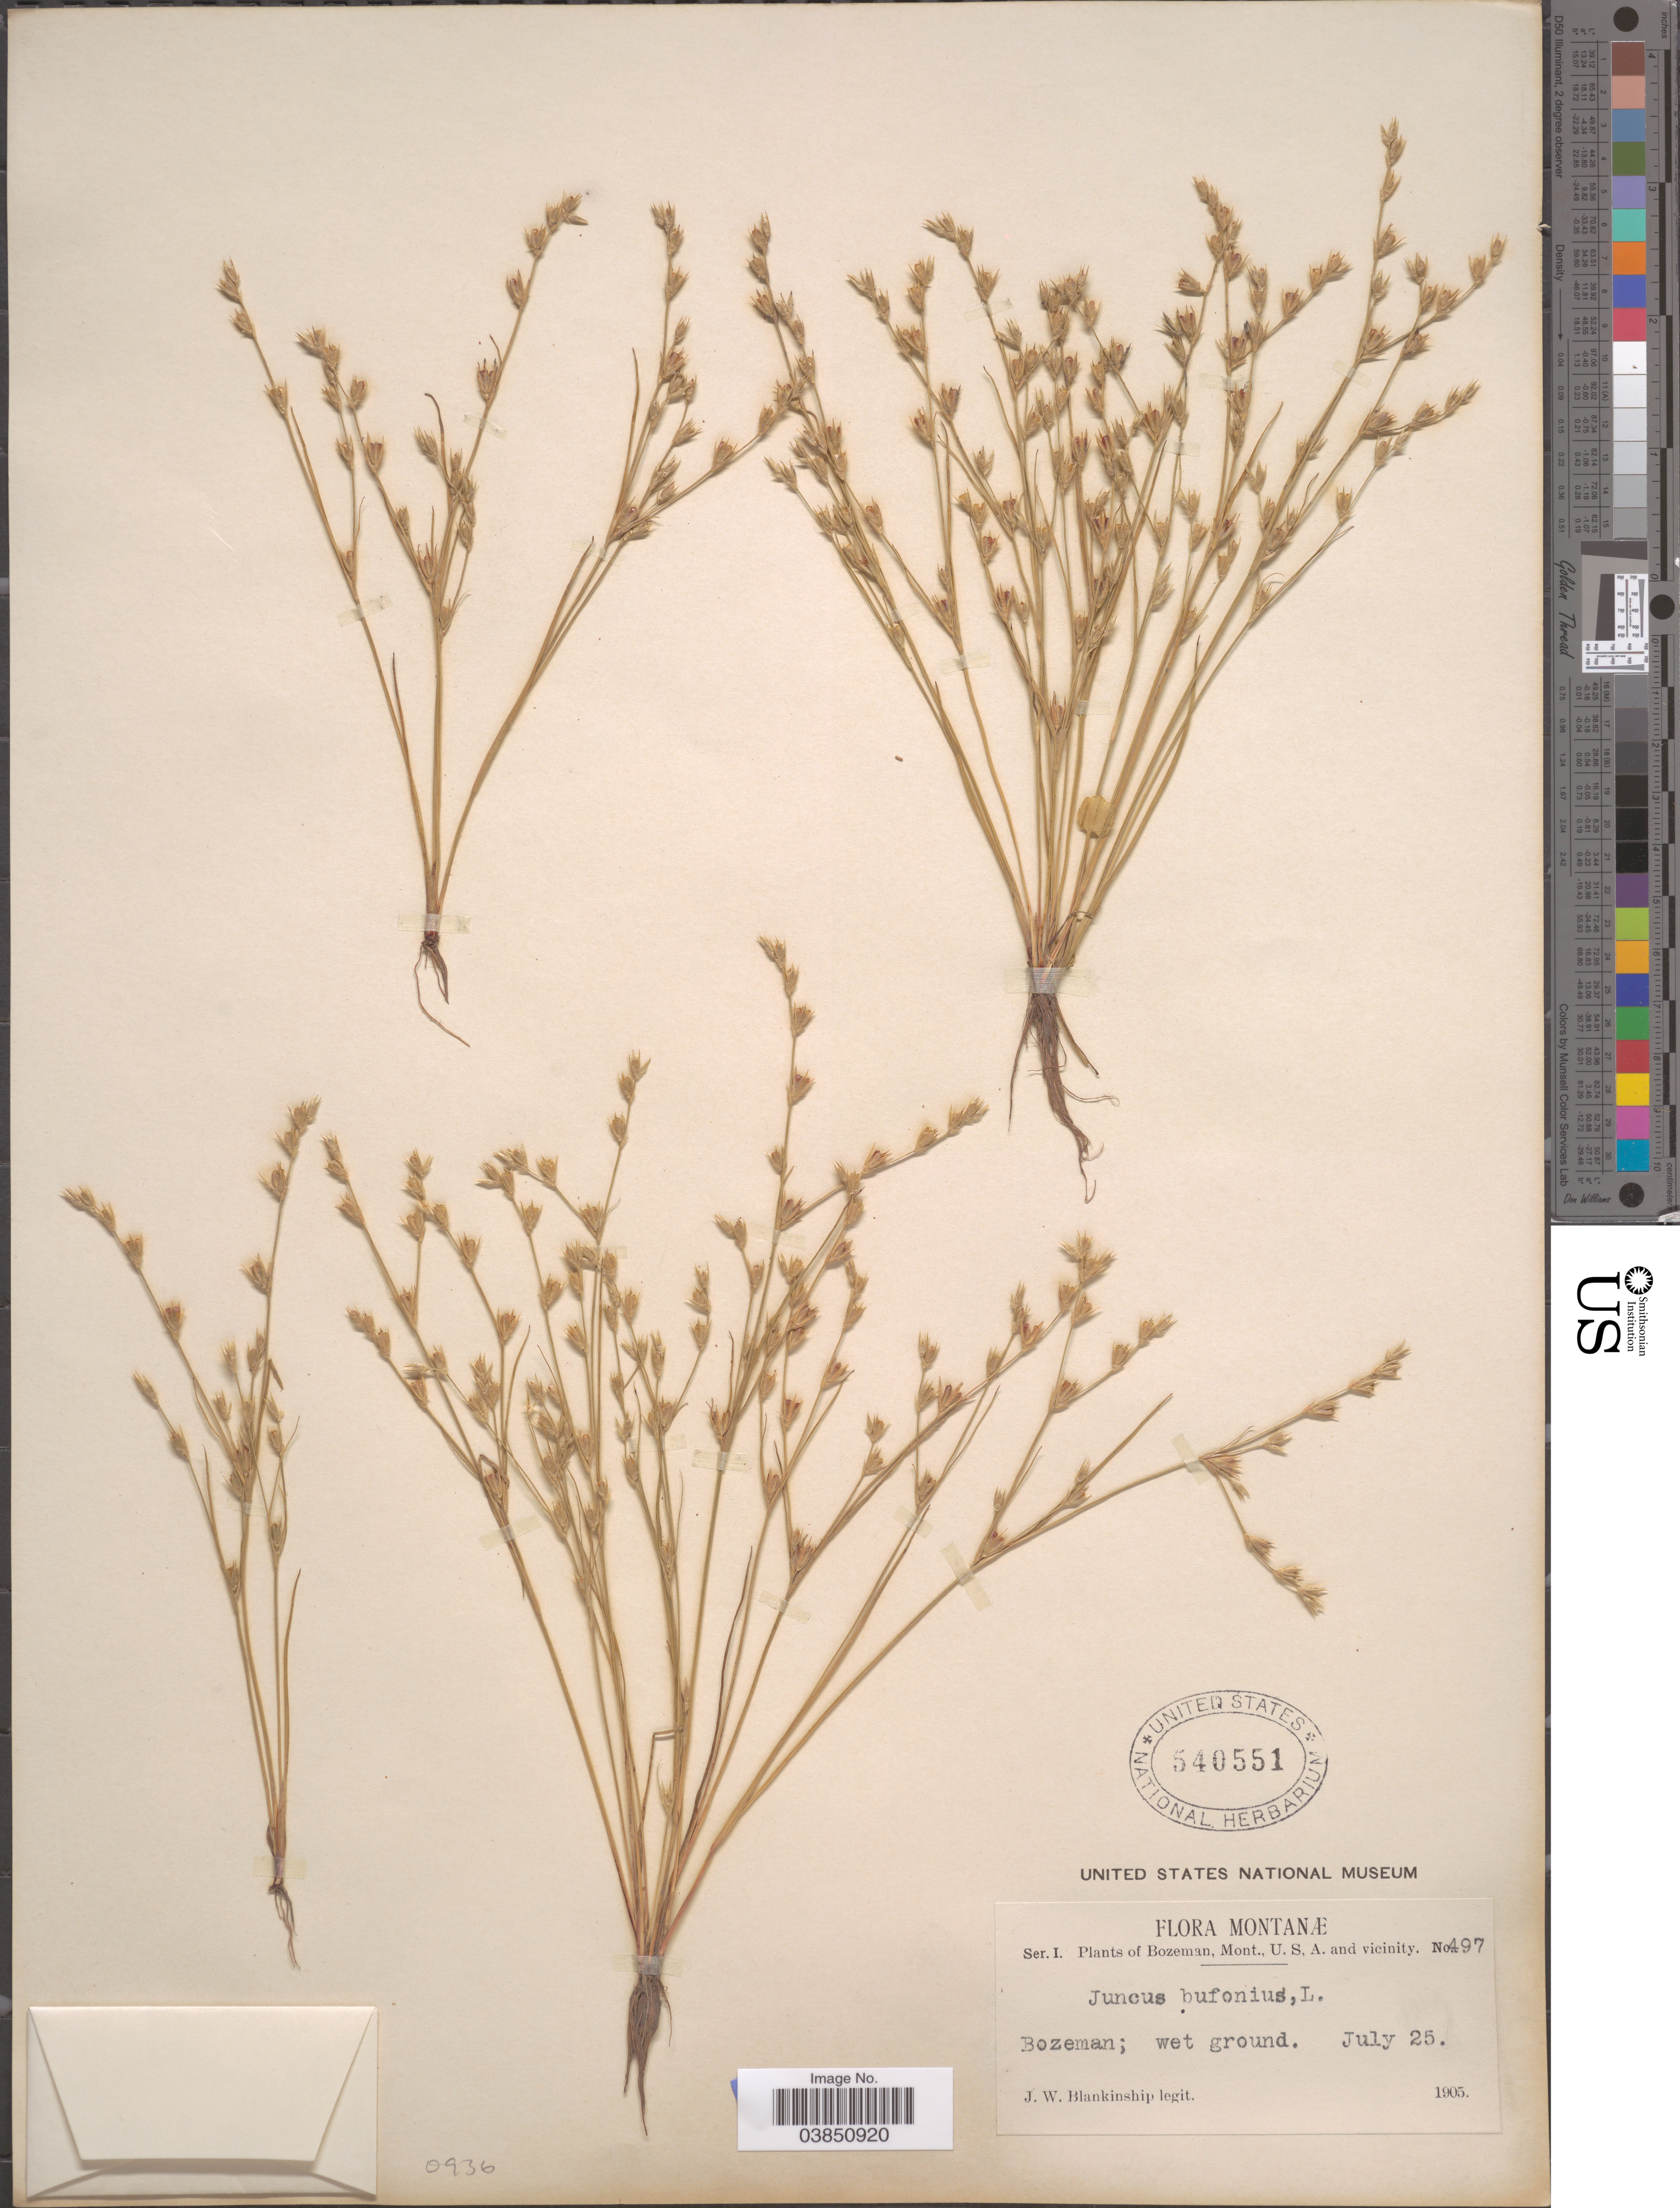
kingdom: Plantae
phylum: Tracheophyta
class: Liliopsida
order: Poales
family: Juncaceae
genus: Juncus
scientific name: Juncus bufonius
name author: L.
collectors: J. W. Blankinship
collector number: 497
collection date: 1905-07-25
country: United States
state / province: Montana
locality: Bozeman, and vicinity.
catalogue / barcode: US 540551